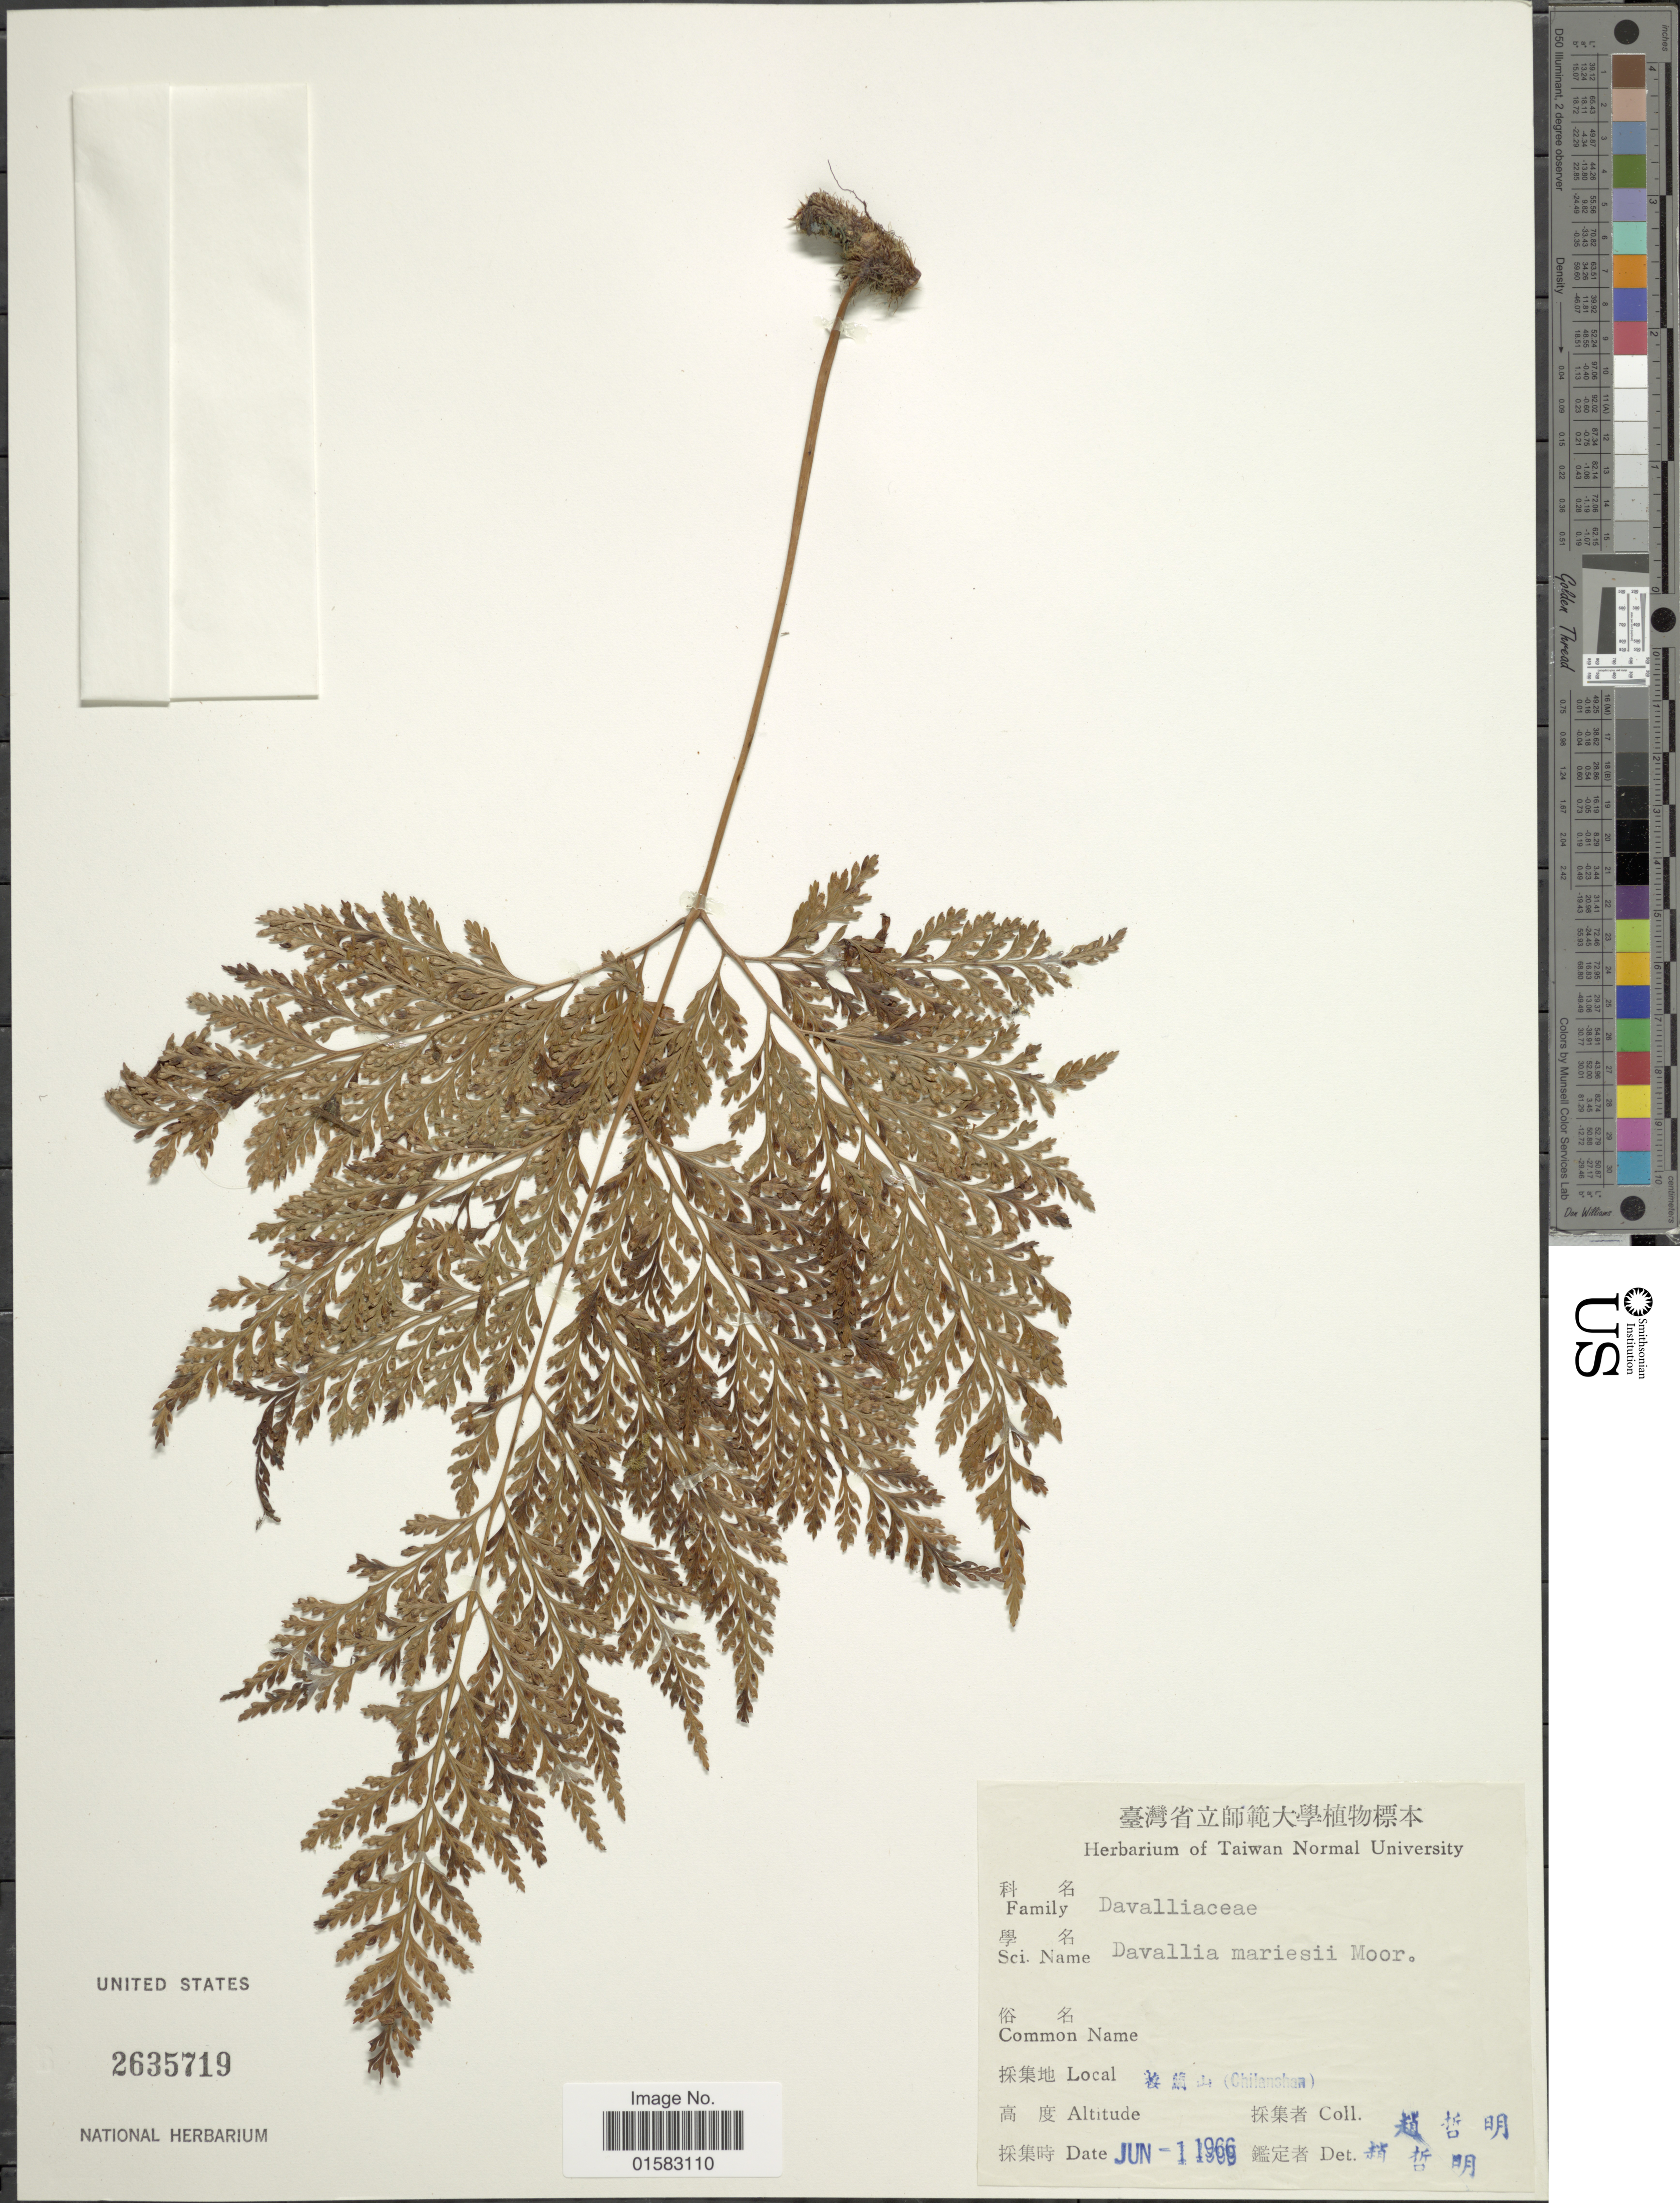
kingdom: Plantae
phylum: Tracheophyta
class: Polypodiopsida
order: Polypodiales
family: Davalliaceae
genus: Davallia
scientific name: Davallia trichomanoides var. trichomanoides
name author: Blume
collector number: X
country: Taiwan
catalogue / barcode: US 2635719